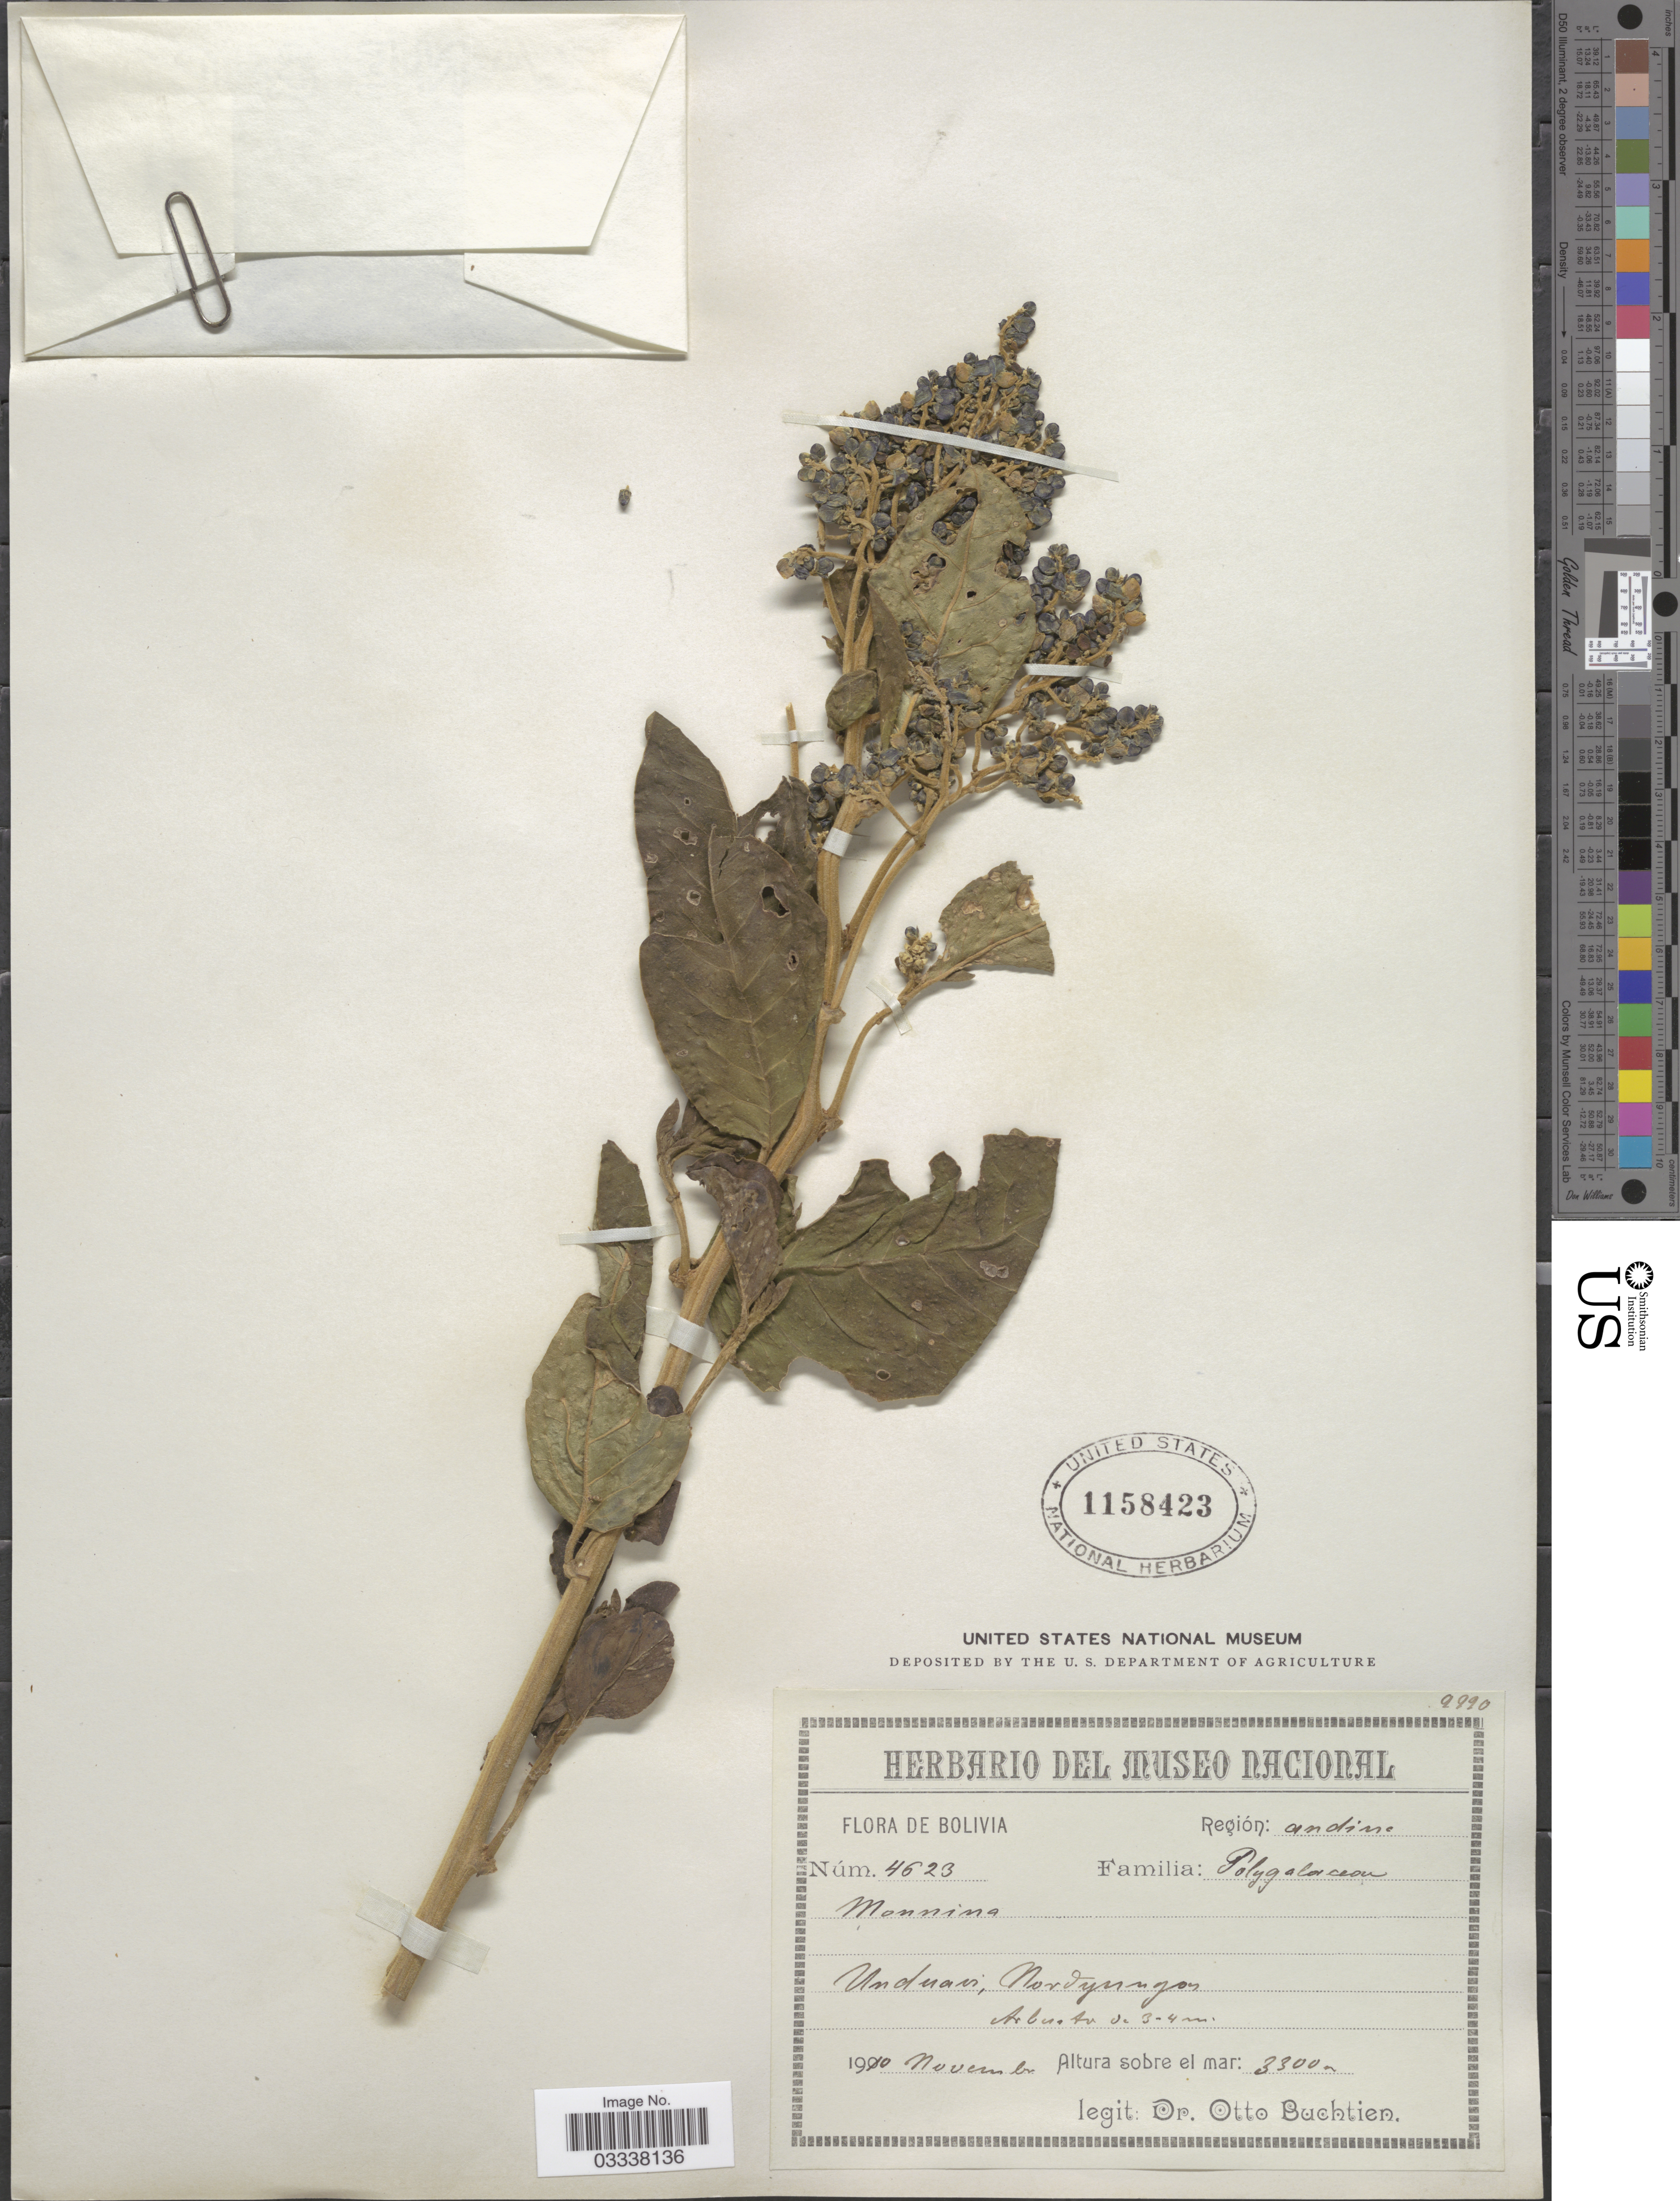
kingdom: Plantae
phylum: Tracheophyta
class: Magnoliopsida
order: Fabales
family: Polygalaceae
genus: Monnina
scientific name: Monnina sp.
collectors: O. Buchtien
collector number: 4623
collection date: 1910-11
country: Bolivia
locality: Región: andine. Unduavi, Nordyungas.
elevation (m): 3300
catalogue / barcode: US 1158423